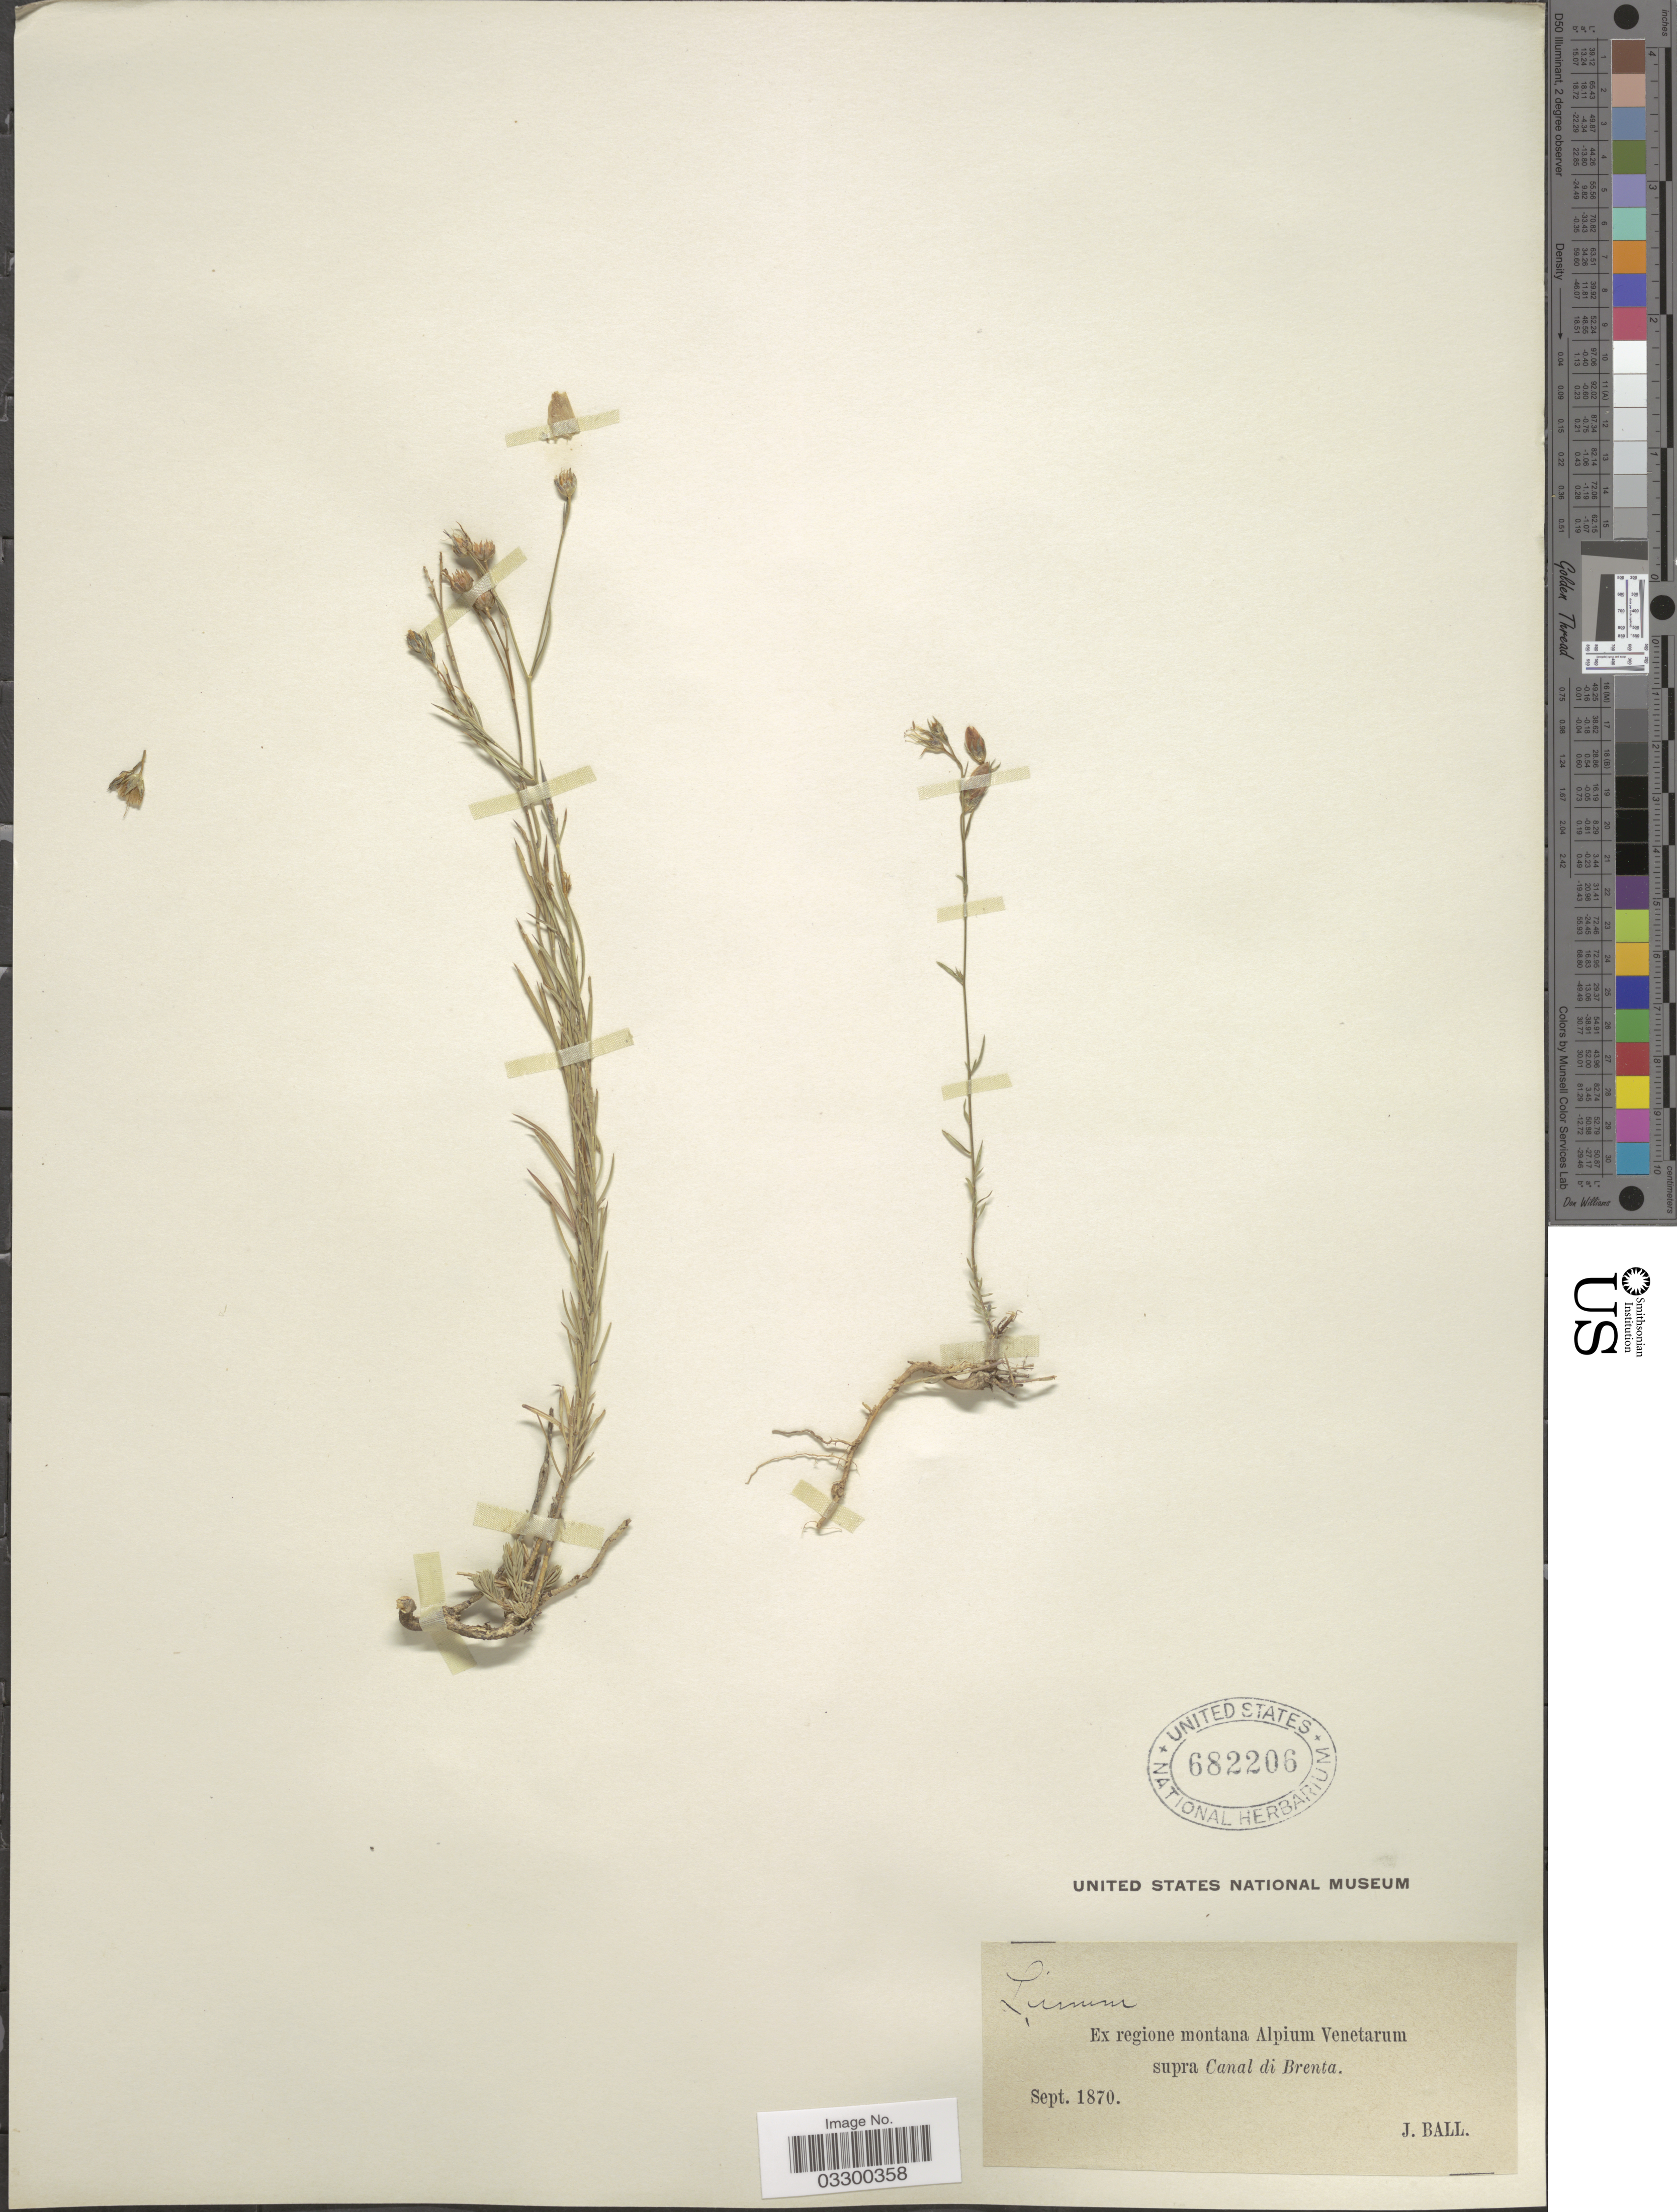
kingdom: Plantae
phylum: Tracheophyta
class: Magnoliopsida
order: Malpighiales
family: Linaceae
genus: Linum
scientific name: Linum sp.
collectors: J. Ball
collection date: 1870-09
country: Italy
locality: Ex regione montana Alpium Venetarum supra Canal di Brenta.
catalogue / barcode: US 682206